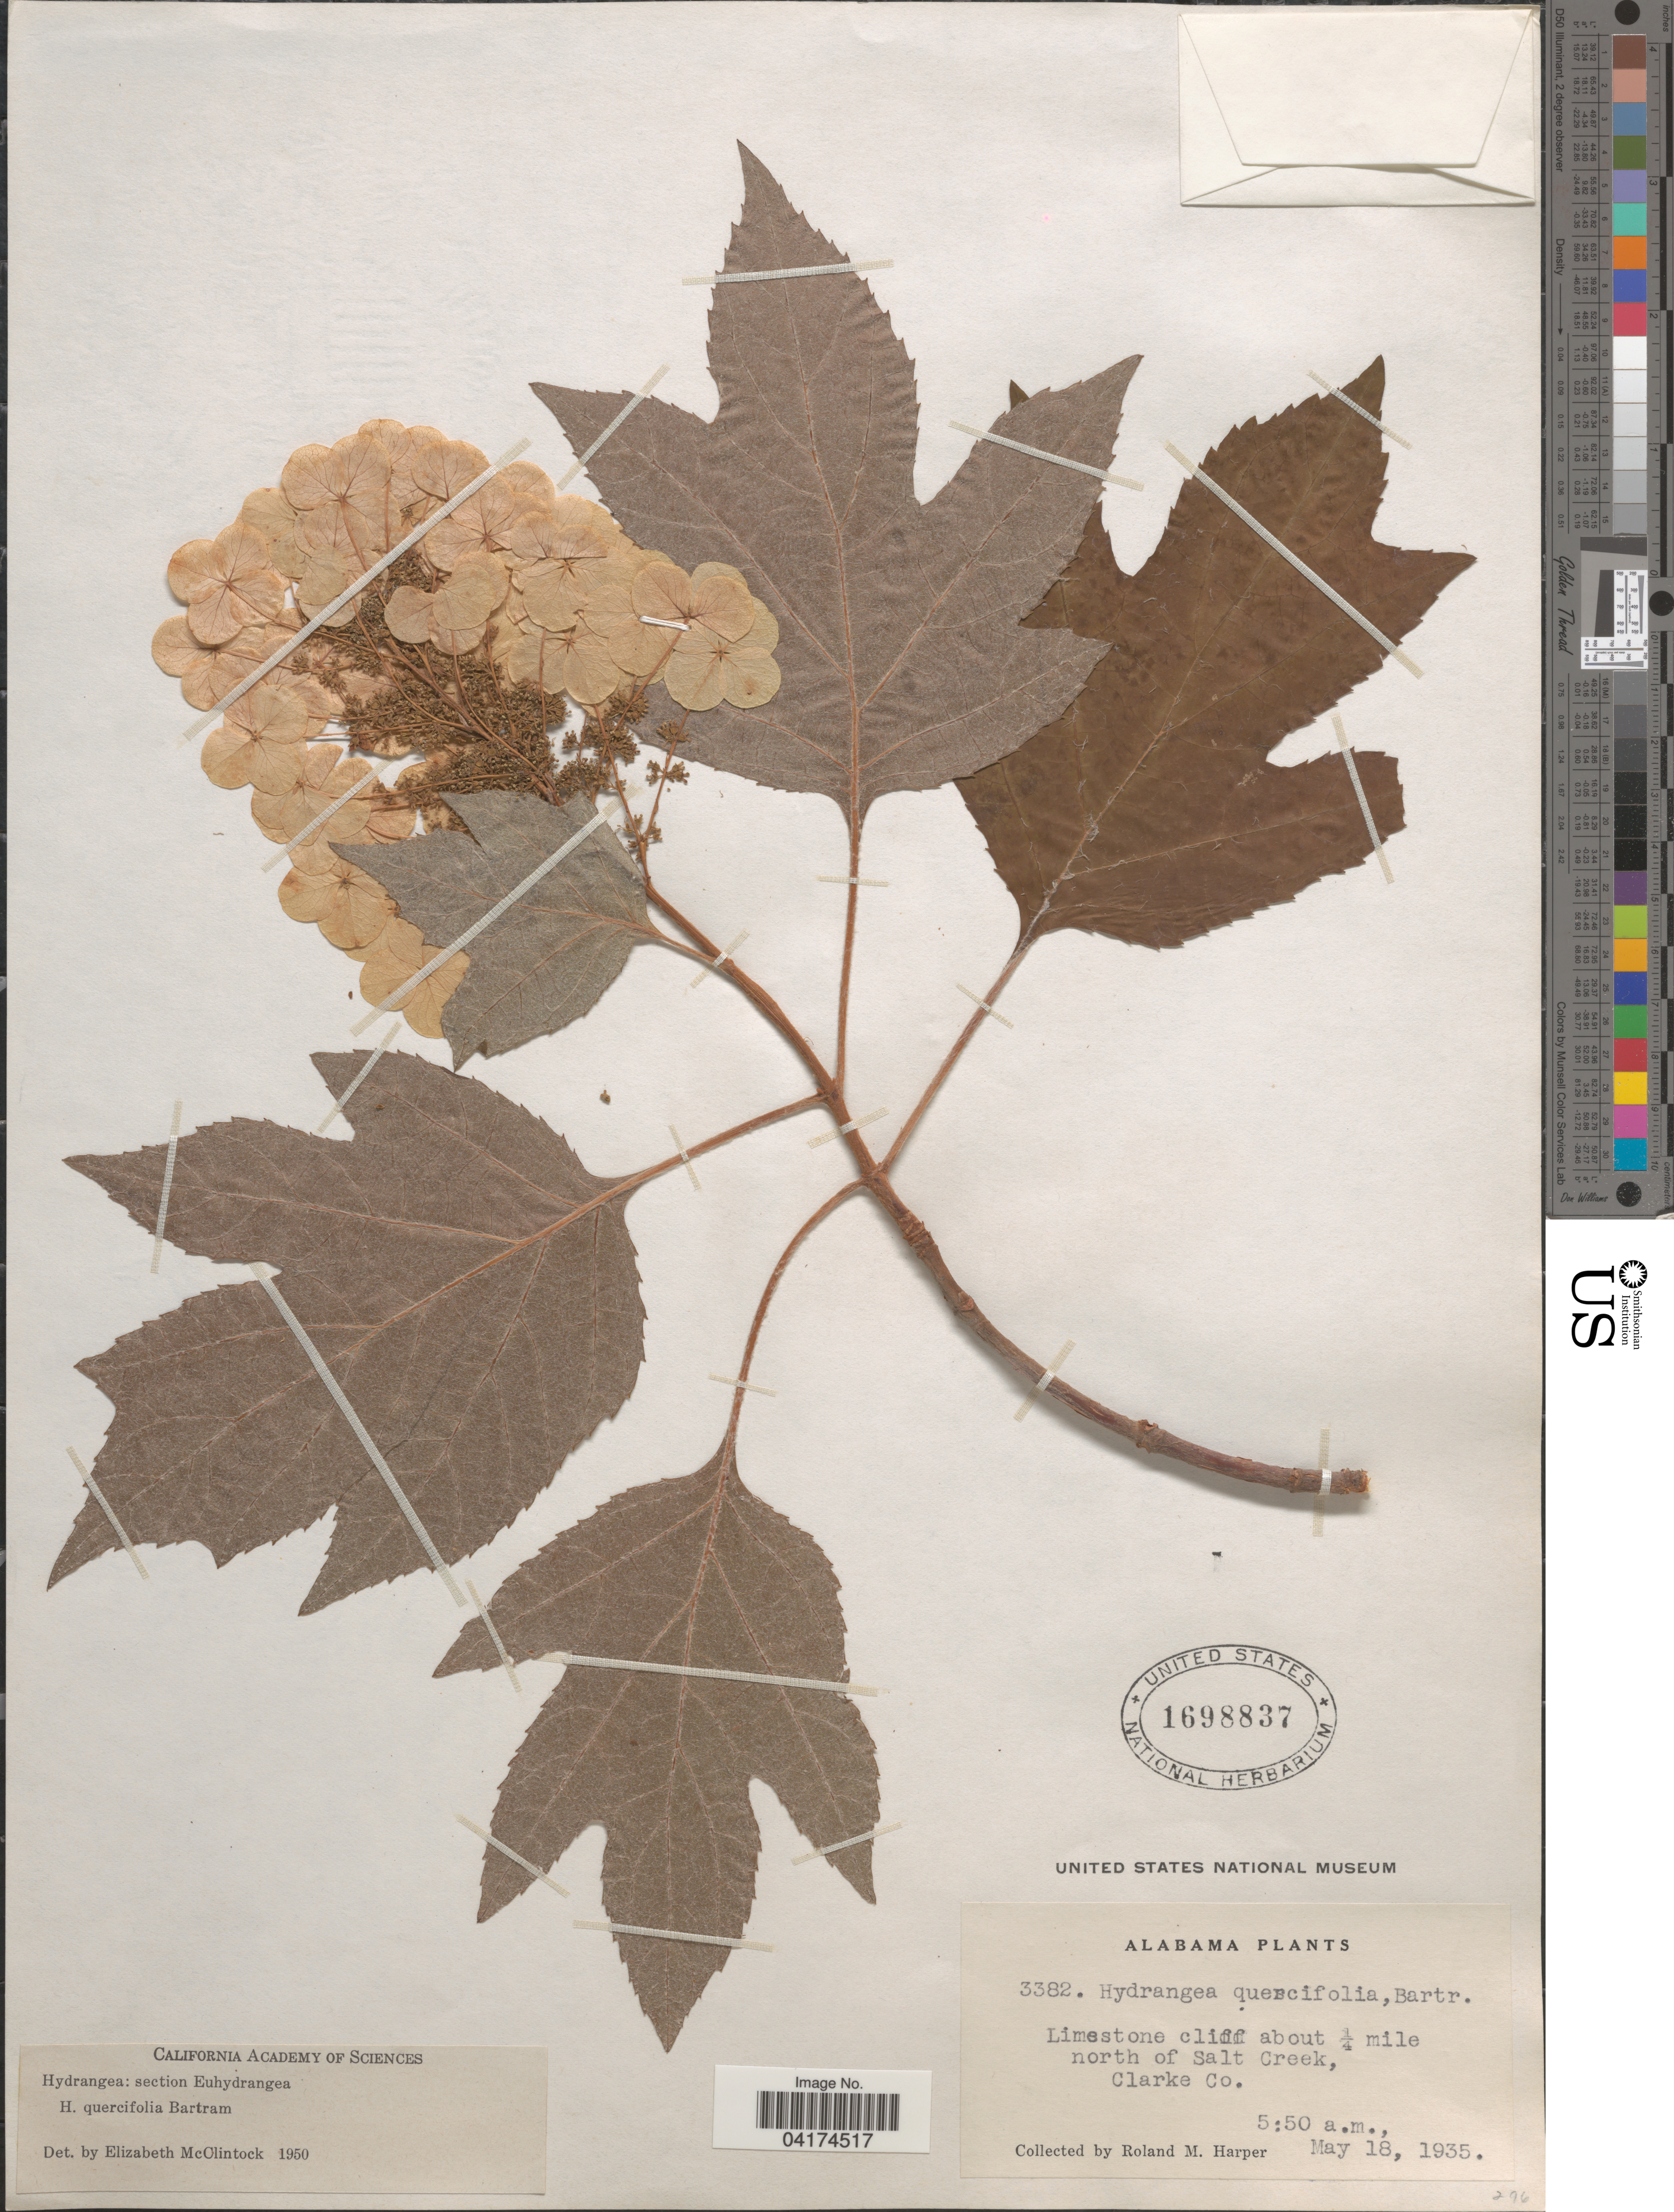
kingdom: Plantae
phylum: Tracheophyta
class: Magnoliopsida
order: Cornales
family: Hydrangeaceae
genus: Hydrangea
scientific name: Hydrangea quercifolia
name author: W. Bartram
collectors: R. M. Harper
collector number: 3382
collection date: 1935-05-18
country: United States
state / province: Alabama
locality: Limestone cliff about ¼ mile north of Salt Creek, Clarke Co.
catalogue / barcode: US 1698837